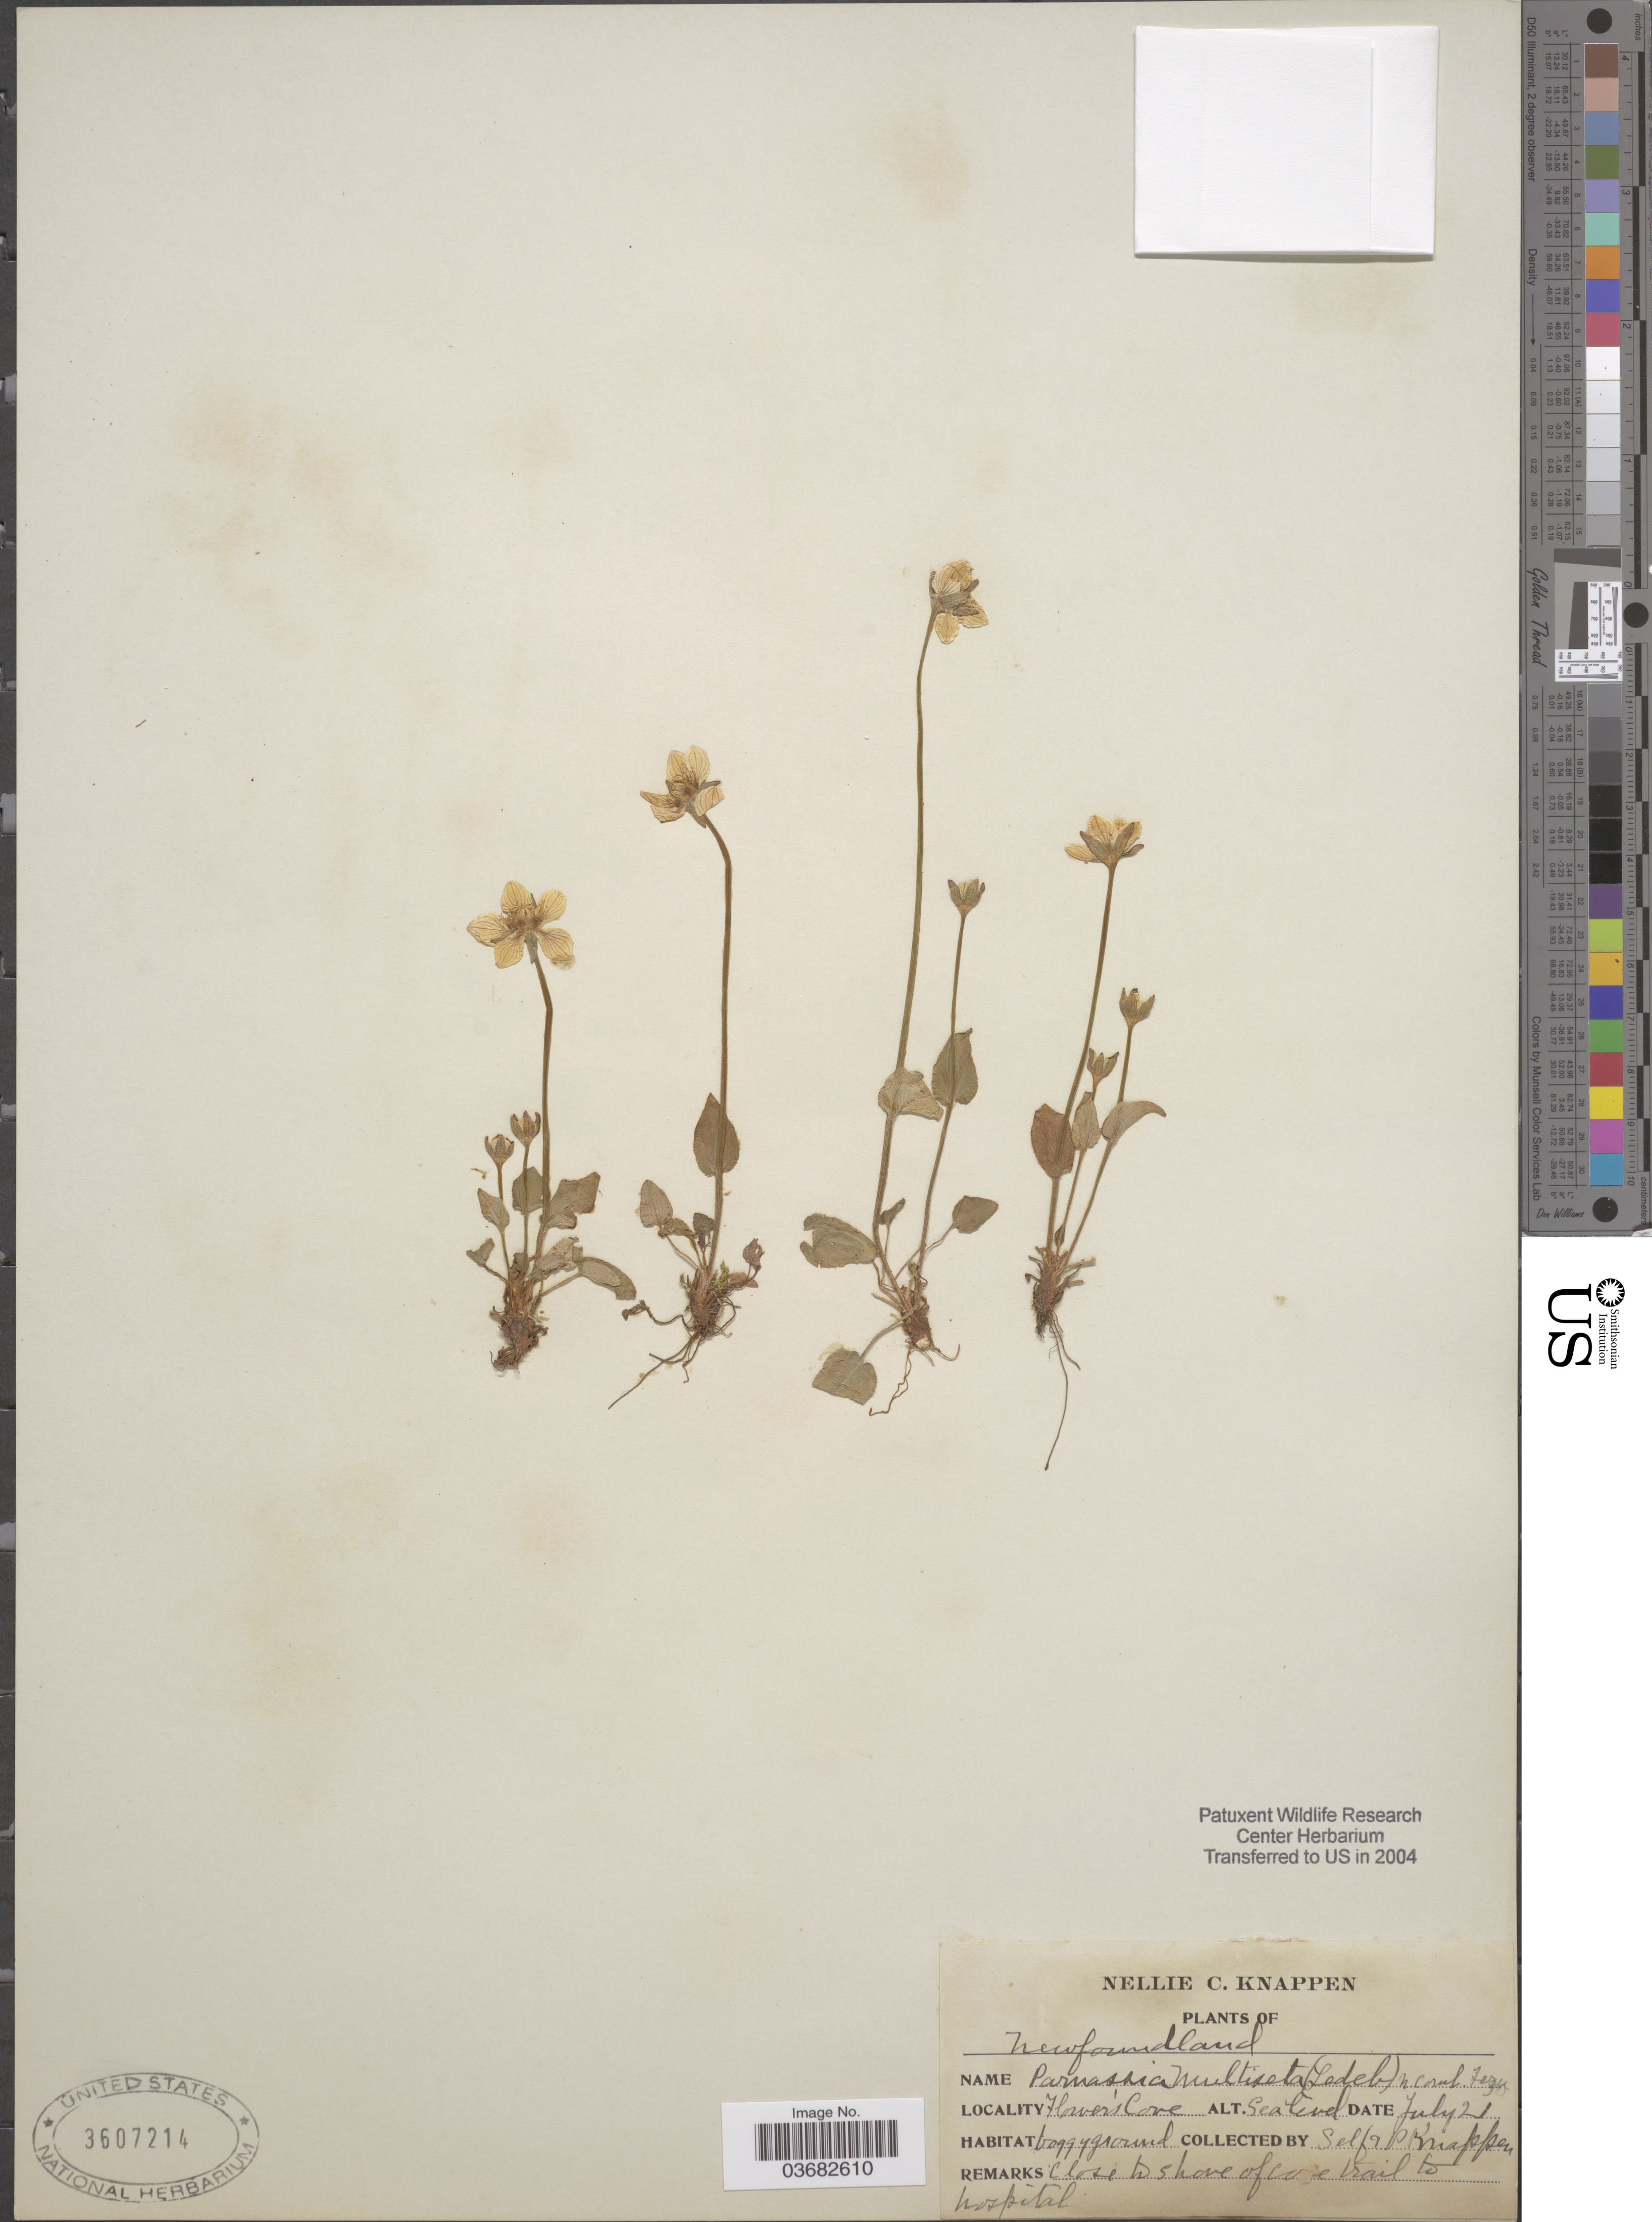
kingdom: Plantae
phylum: Tracheophyta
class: Magnoliopsida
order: Celastrales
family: Parnassiaceae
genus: Parnassia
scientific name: Parnassia multiseta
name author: (Ledeb.) Fernald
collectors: N. Knappen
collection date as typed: Transcribed d/m/y: /7/21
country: Canada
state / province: Newfoundland and Labrador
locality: Flower's Cove. Close to shove of cove trail to hospital.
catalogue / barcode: US 3607214